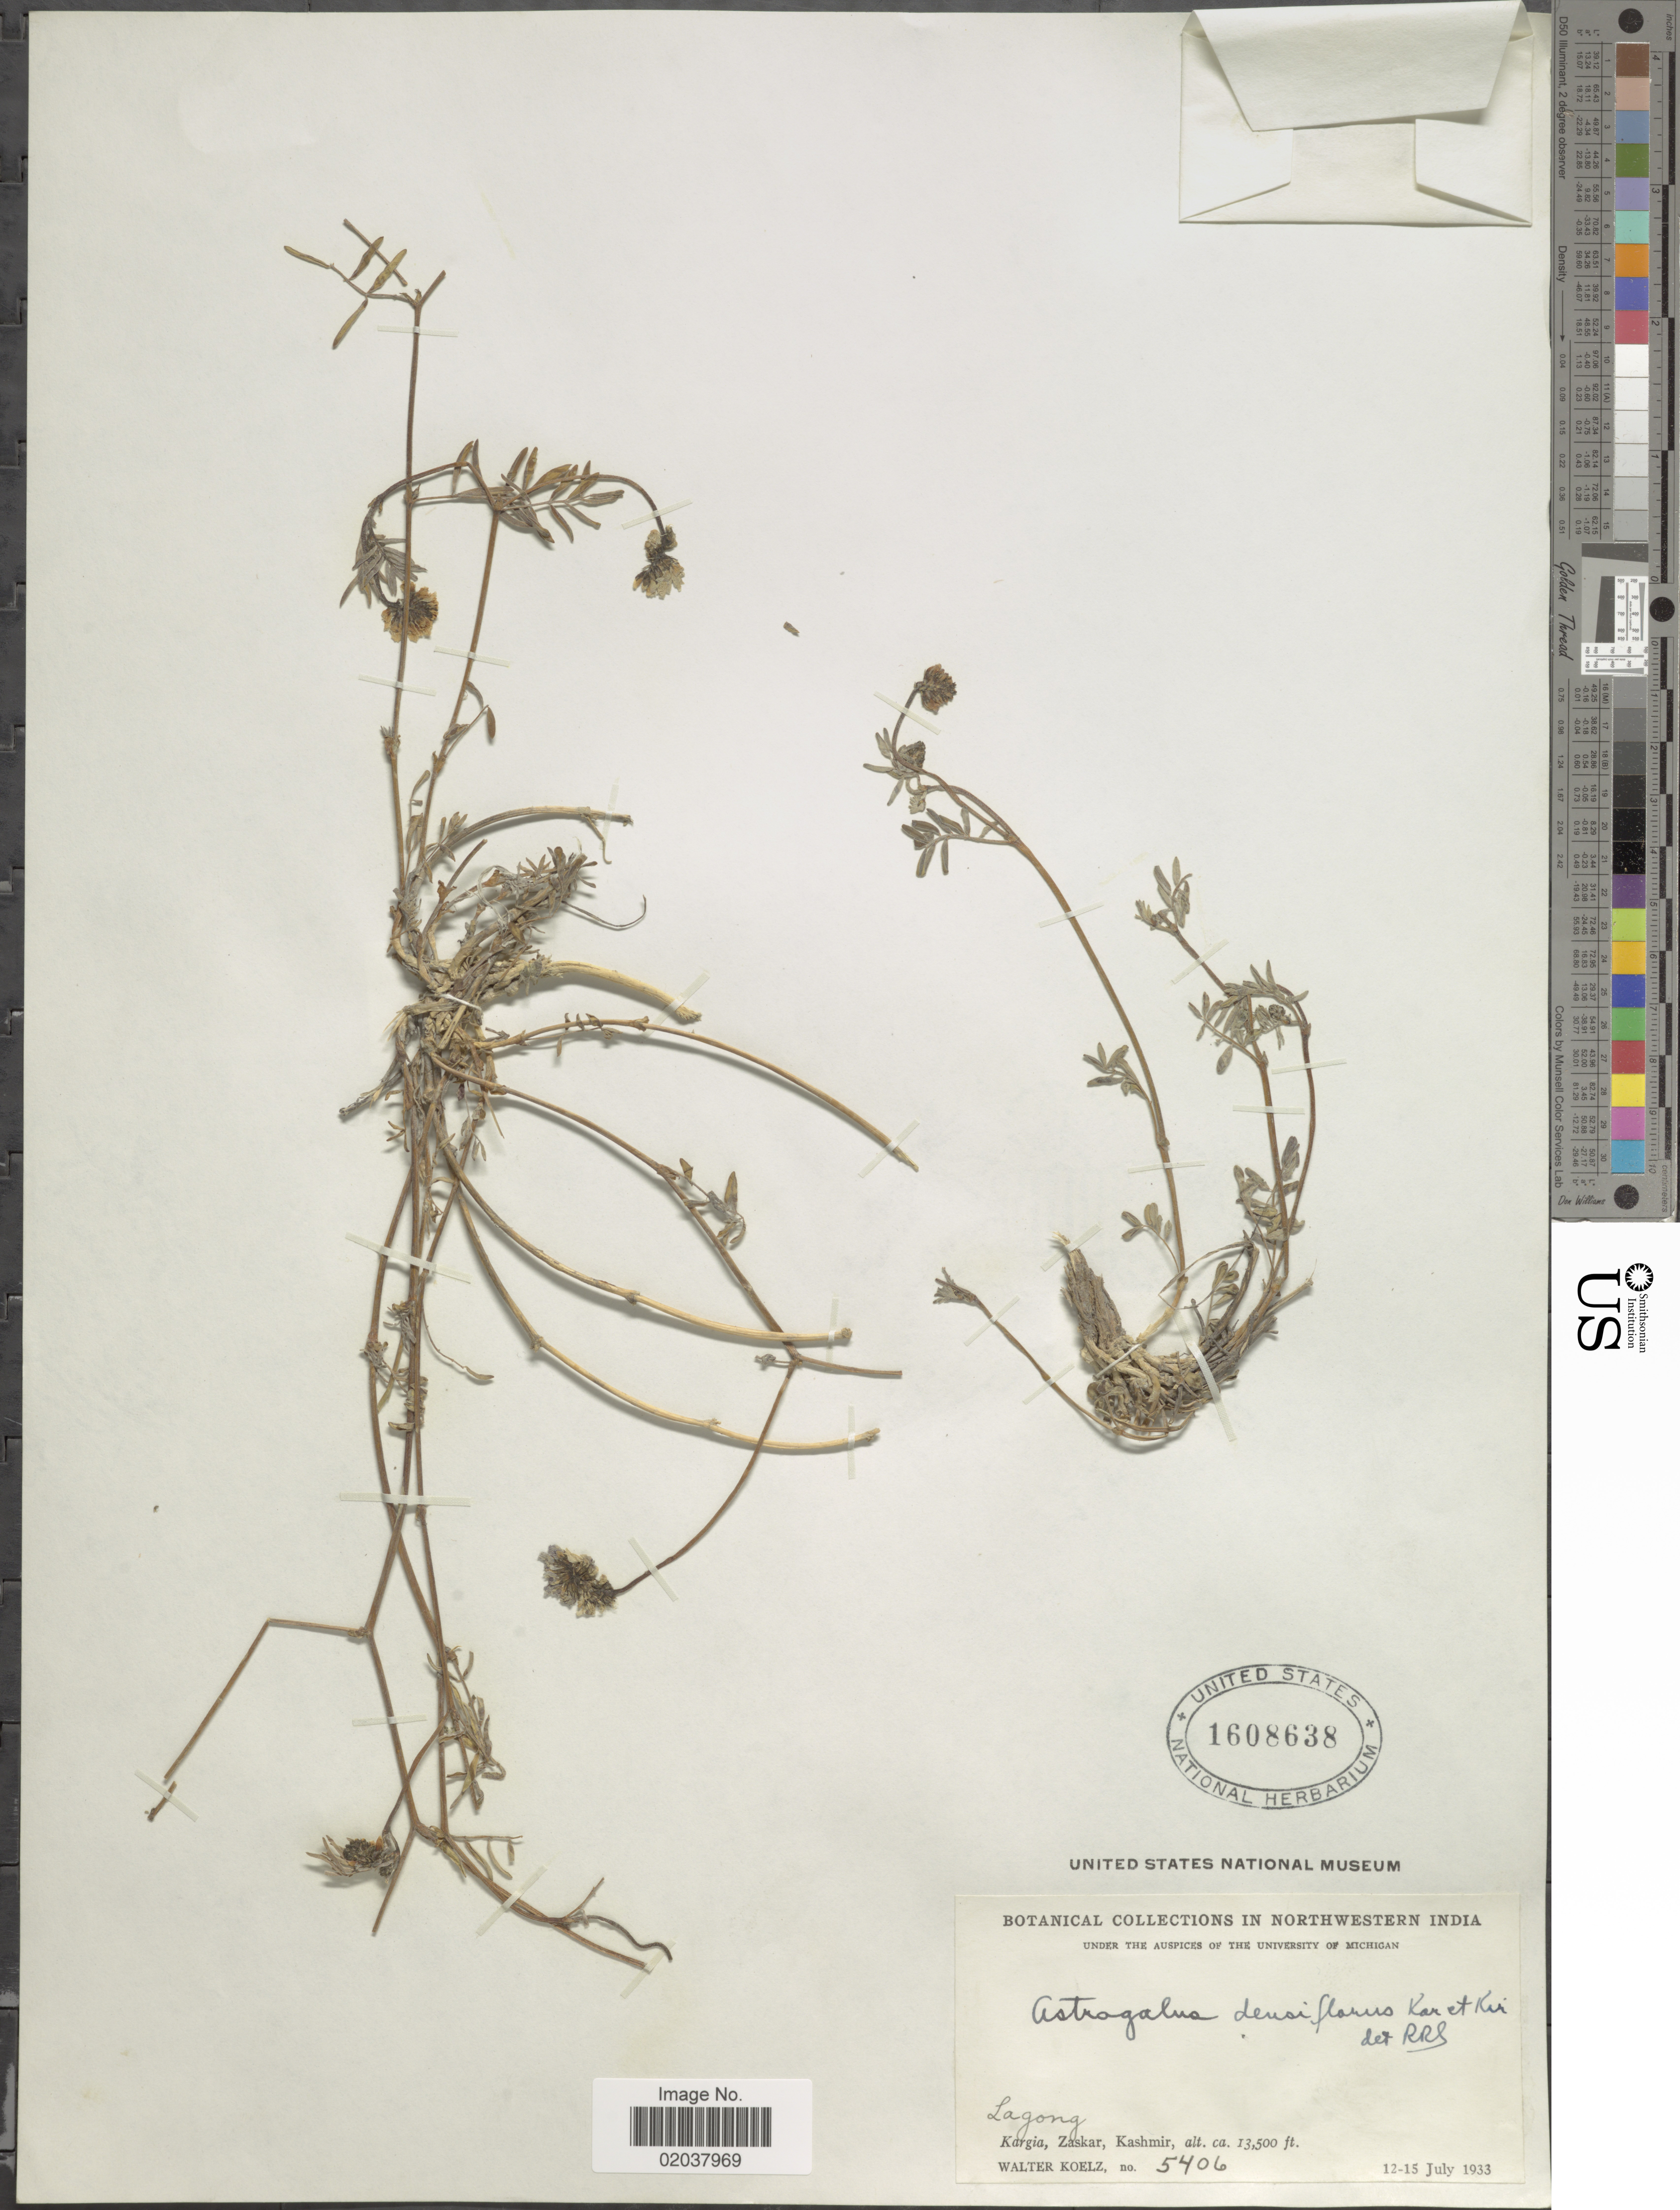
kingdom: Plantae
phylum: Tracheophyta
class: Magnoliopsida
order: Fabales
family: Fabaceae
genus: Astragalus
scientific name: Astragalus densiflorus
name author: Kar. & Kir.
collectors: W. N. Koelz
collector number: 5406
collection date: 1933-07-12/1933-07-15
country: India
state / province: Jammu and Kashmir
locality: Lagong. Kargia, Zaskar, Kashmir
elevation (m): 4115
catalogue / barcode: US 1608638